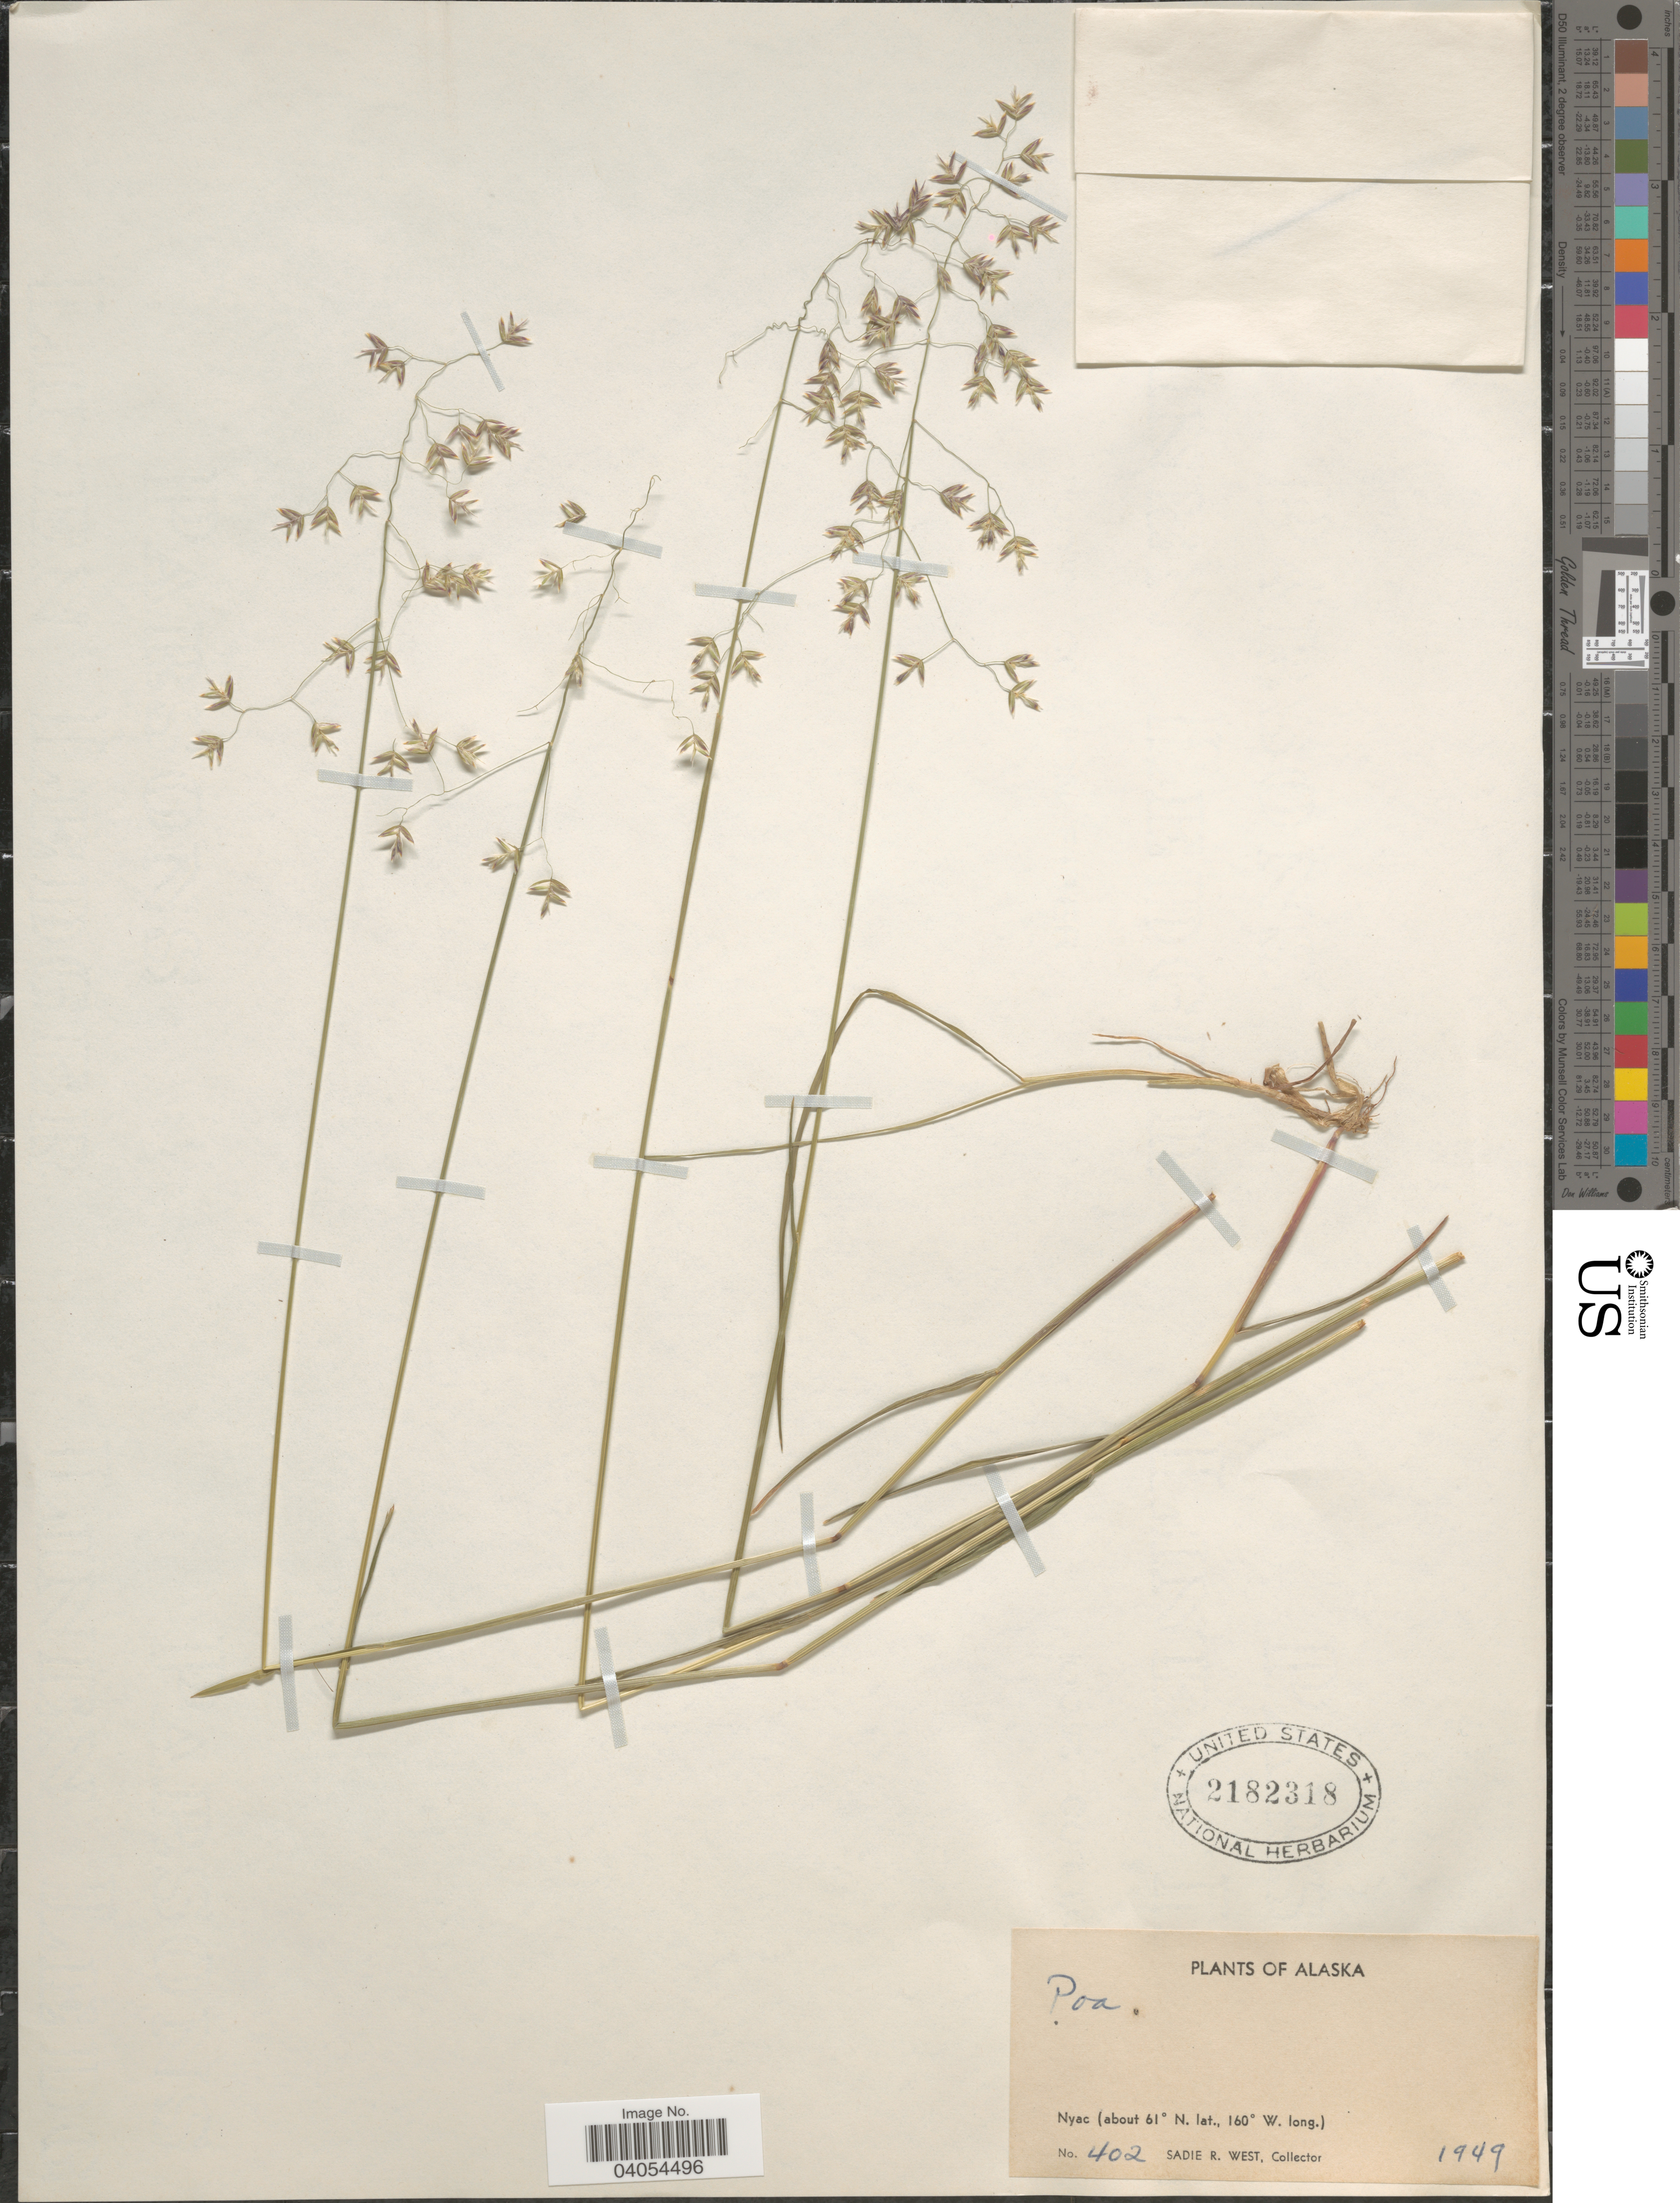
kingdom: Plantae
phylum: Tracheophyta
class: Liliopsida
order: Poales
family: Poaceae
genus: Poa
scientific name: Poa arctica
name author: R. Br.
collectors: S. R. West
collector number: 402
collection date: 1949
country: United States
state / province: Alaska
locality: Nyac.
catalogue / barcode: US 2182318